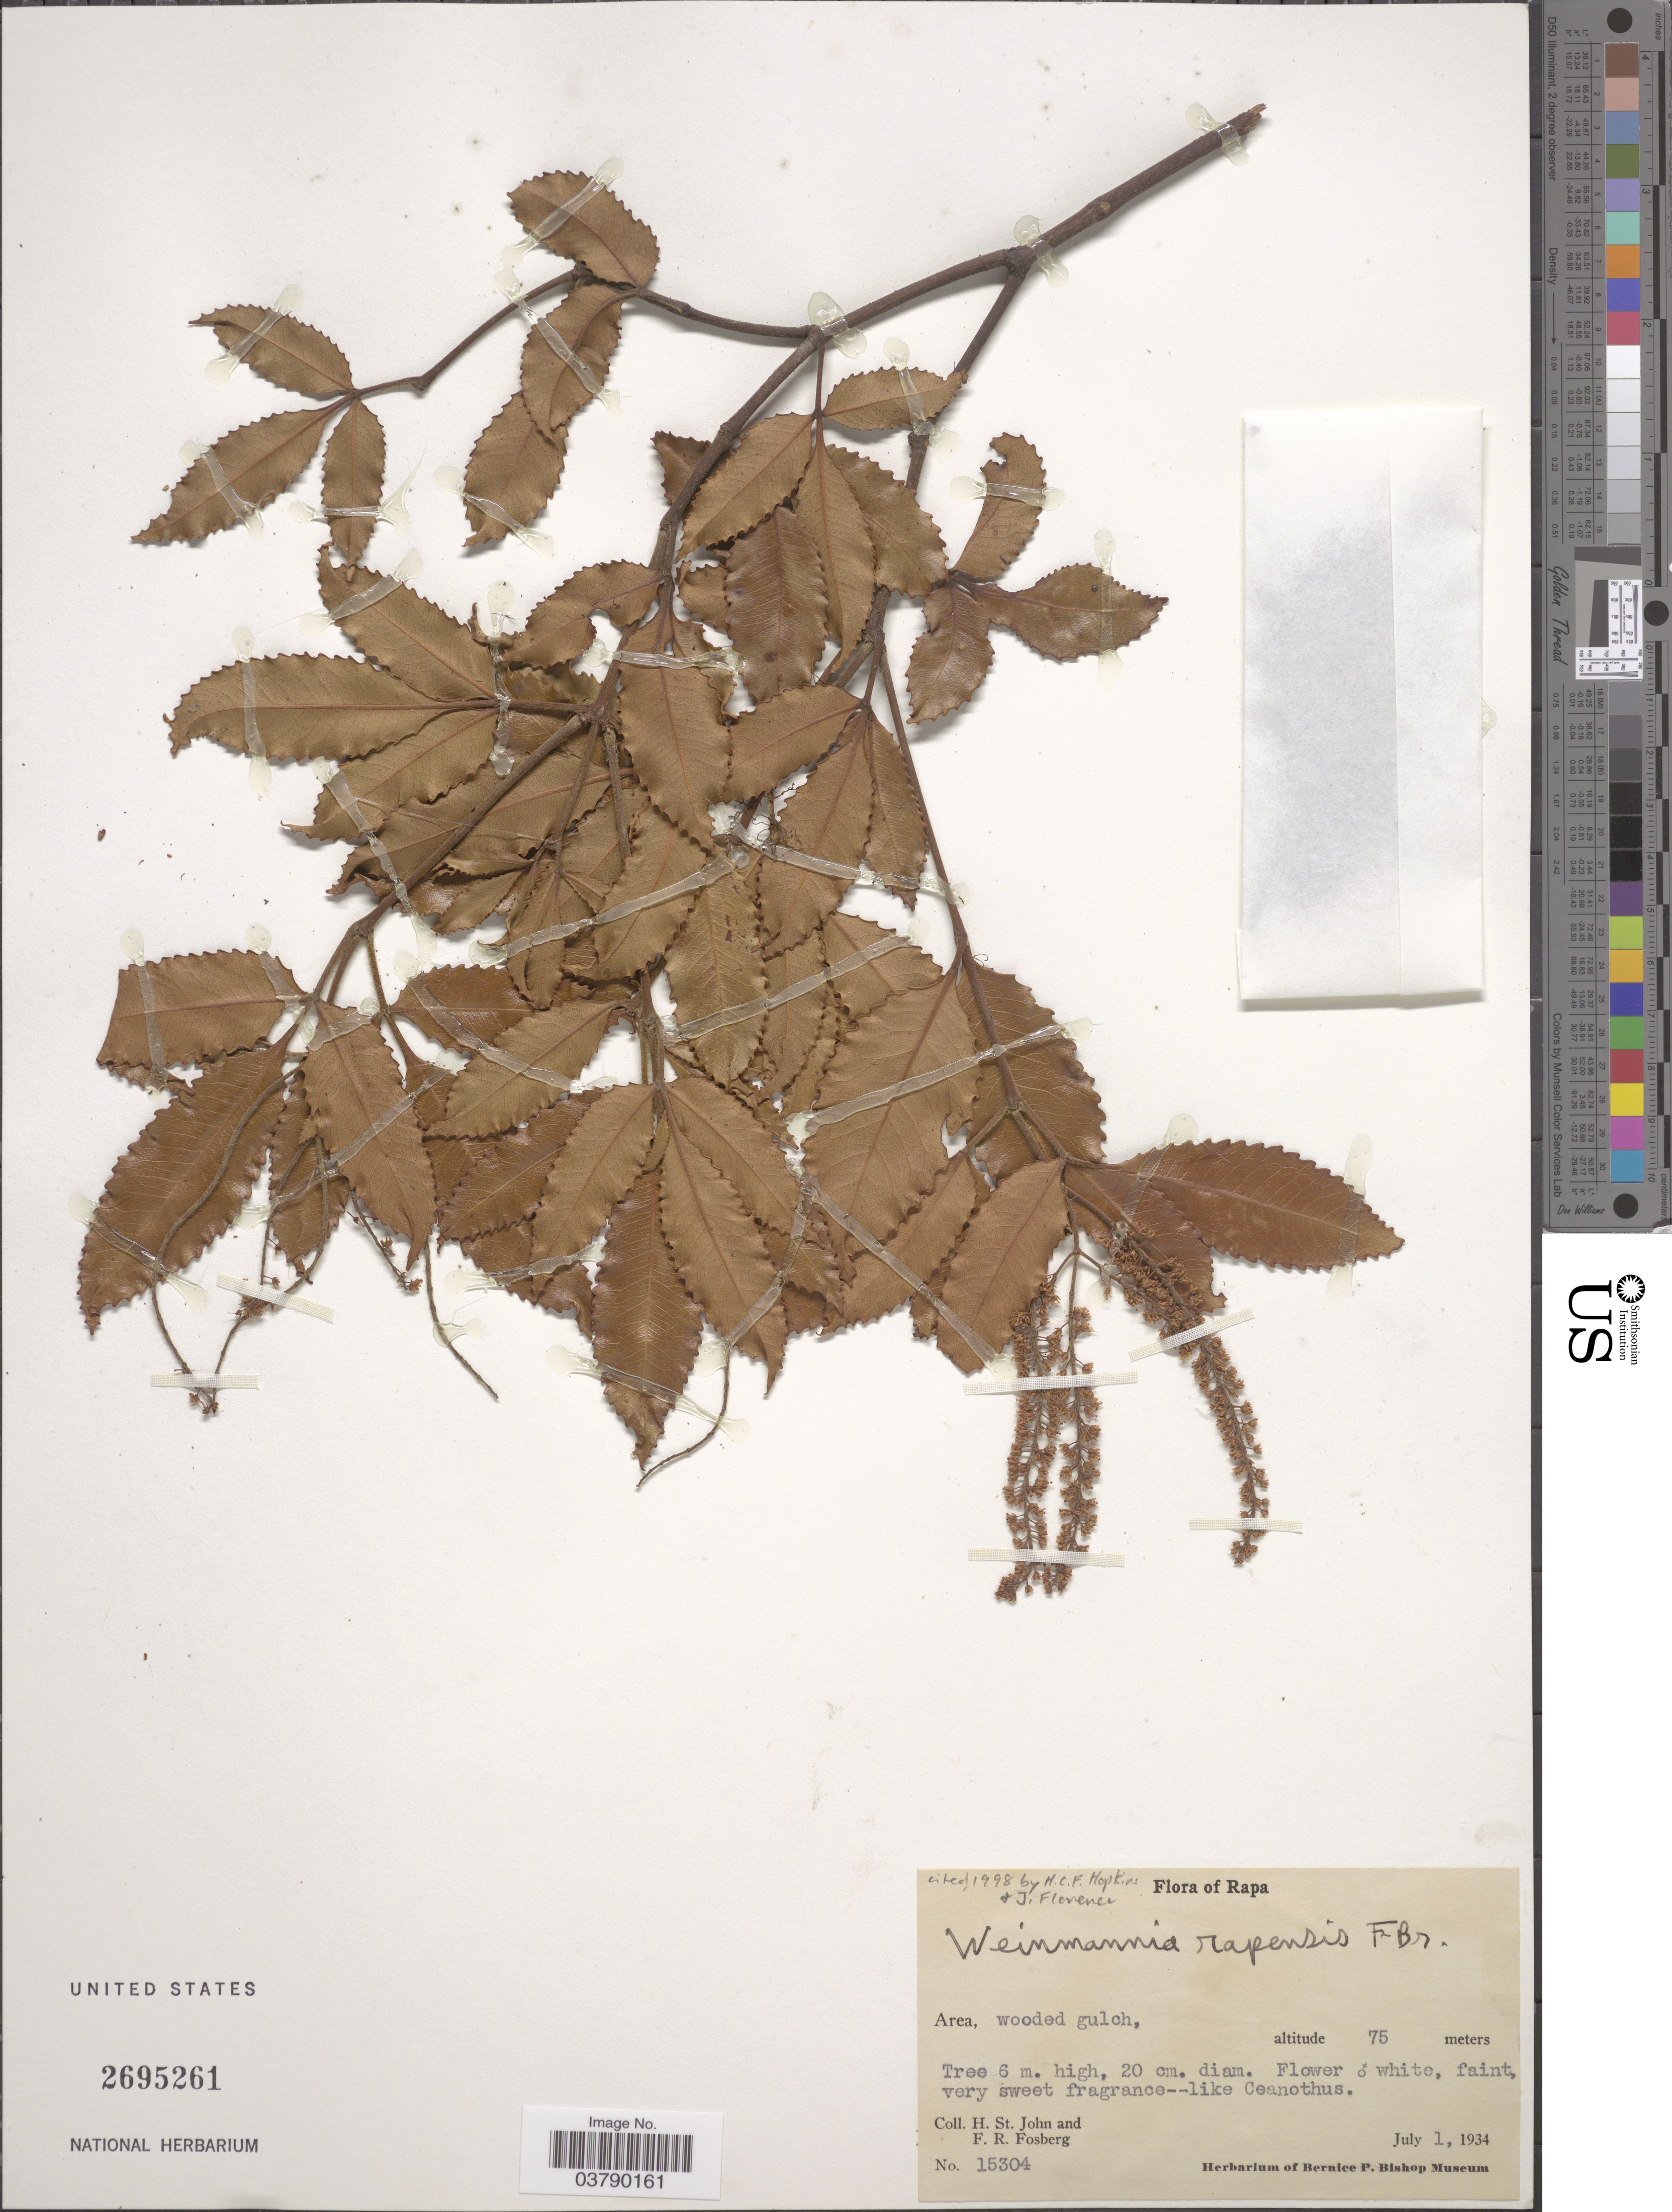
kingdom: Plantae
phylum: Tracheophyta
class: Magnoliopsida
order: Oxalidales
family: Cunoniaceae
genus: Pterophylla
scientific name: Pterophylla rapensis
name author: (R. Br.) Pillon & H.C. Hopkins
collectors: H. St. John & F. R. Fosberg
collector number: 15304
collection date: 1934-07-01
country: French Polynesia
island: Rapa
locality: Rapa.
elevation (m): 75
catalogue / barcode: US 2695261